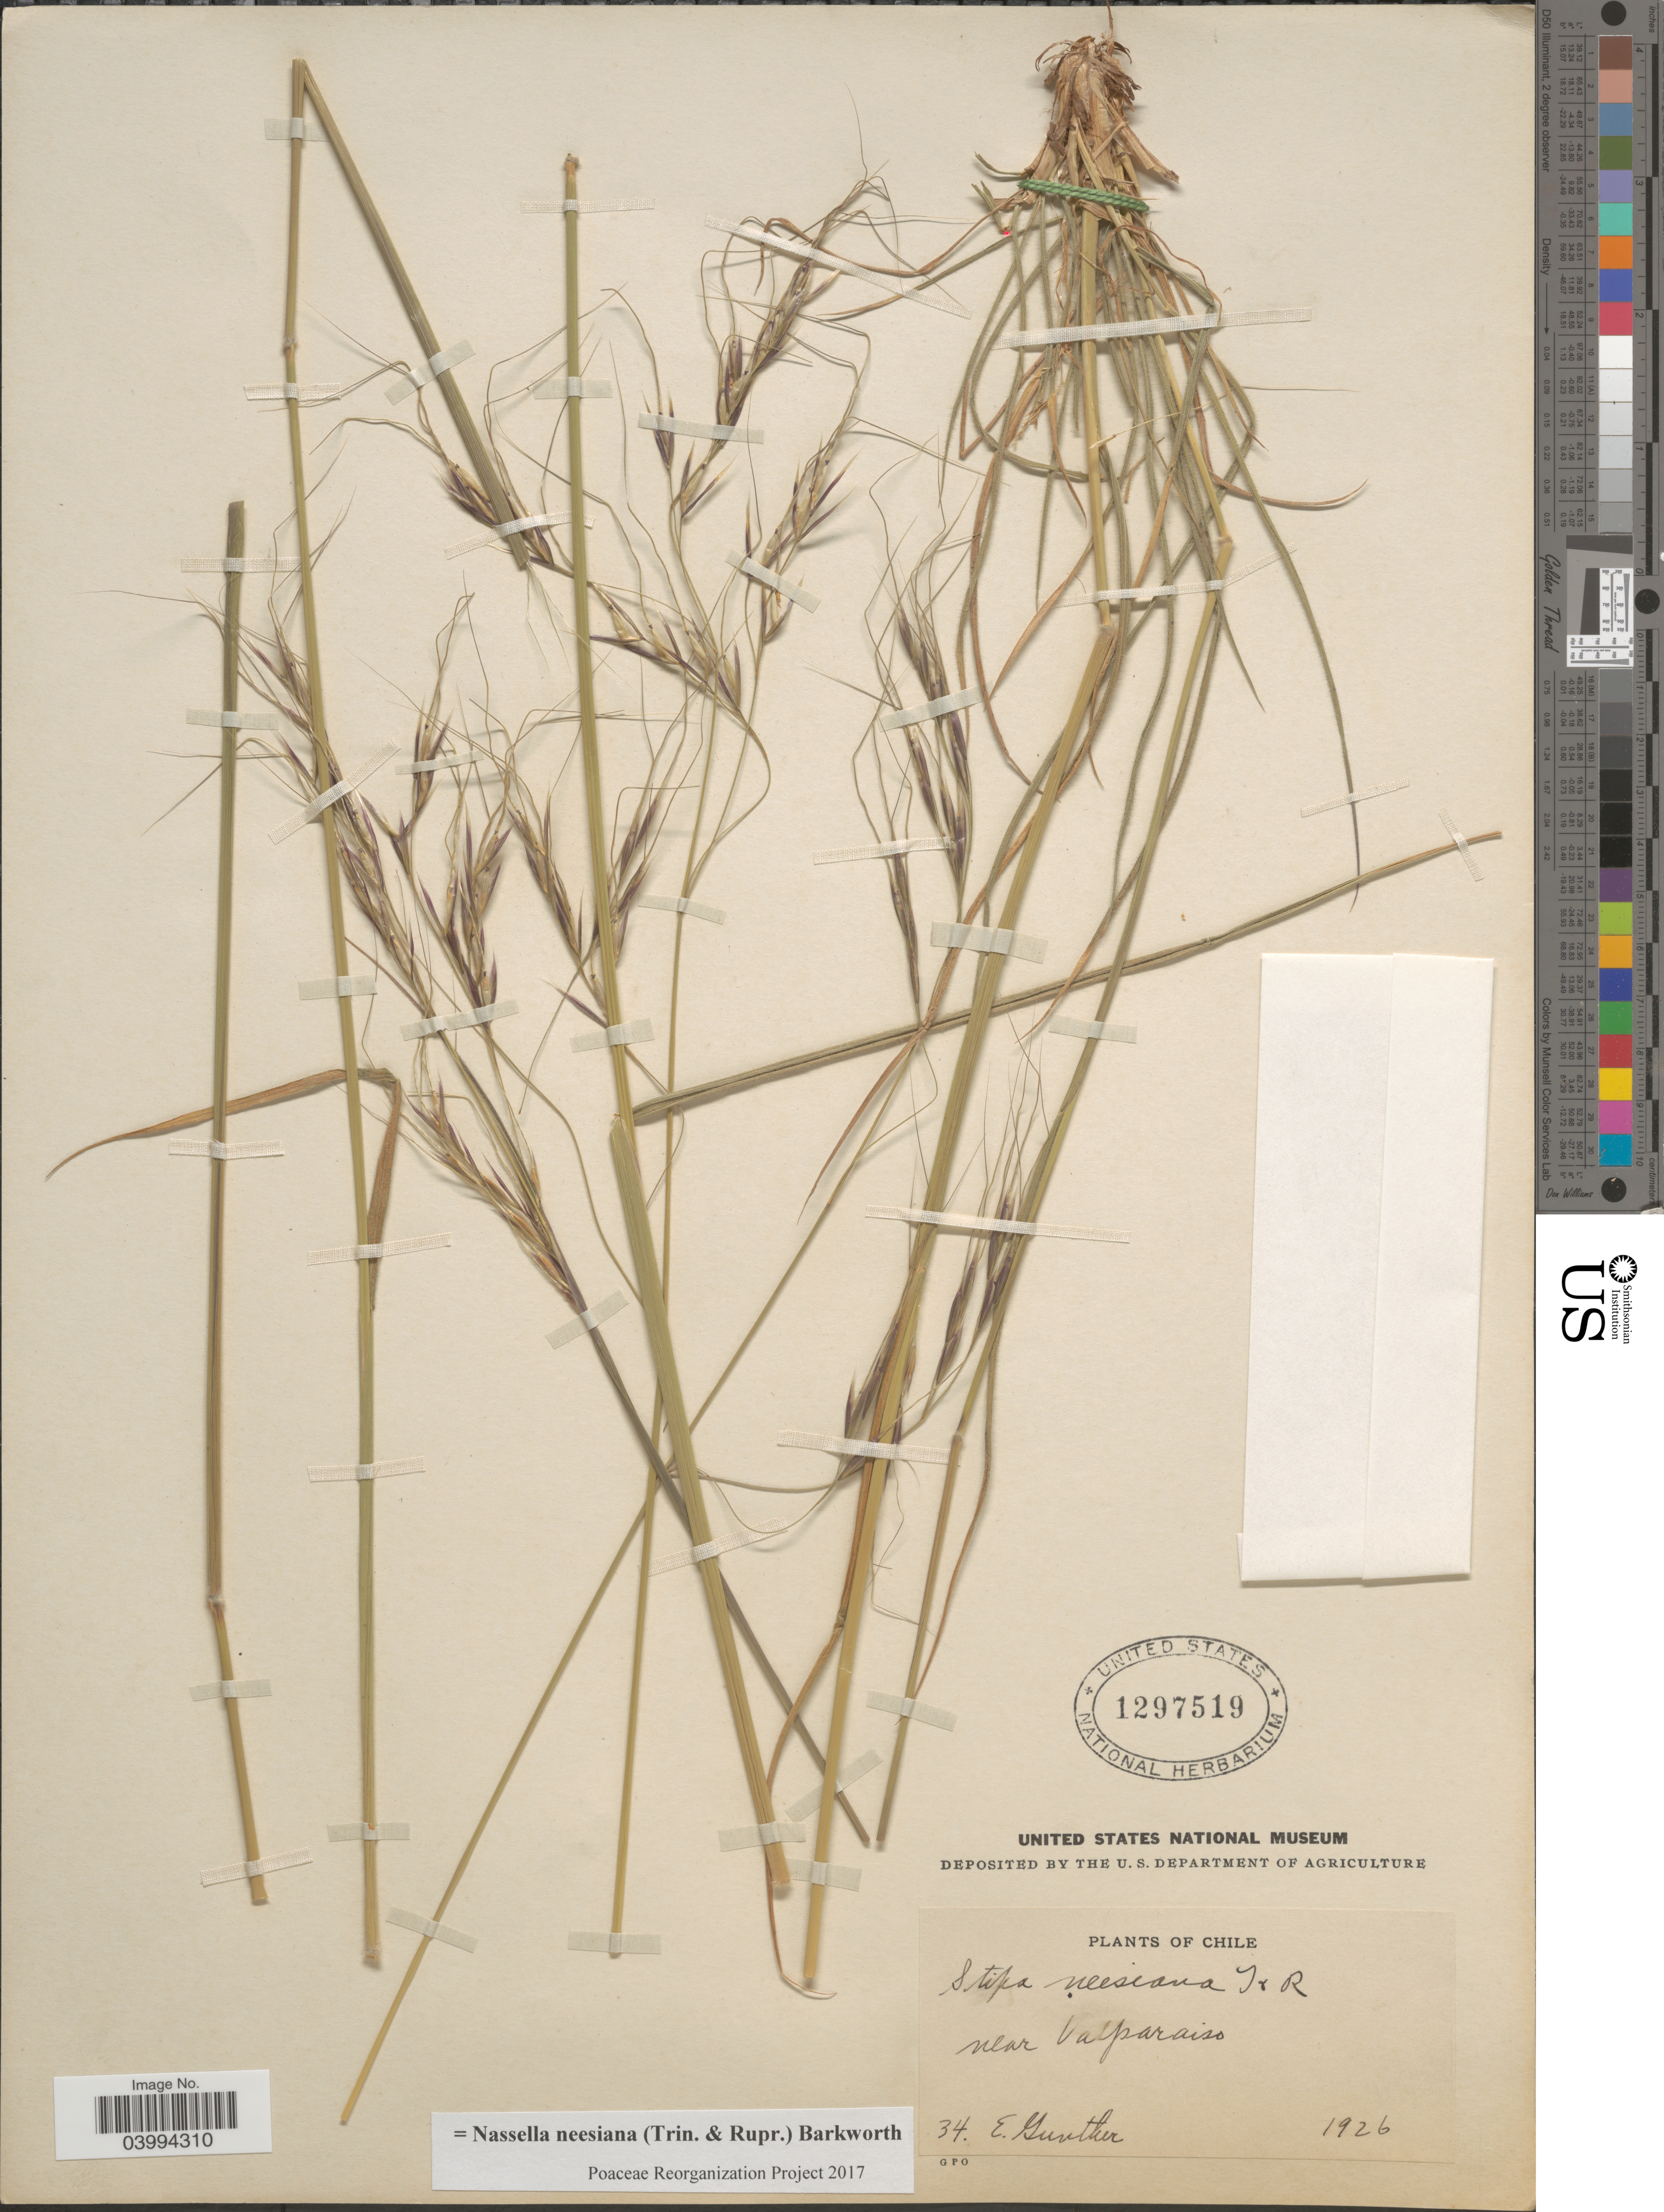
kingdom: Plantae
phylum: Tracheophyta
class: Liliopsida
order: Poales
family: Poaceae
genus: Nassella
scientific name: Nassella neesiana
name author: (Trin. & Rupr.) Barkworth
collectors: E. Gunther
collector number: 34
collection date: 1926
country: Chile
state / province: Valparaíso (V)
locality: Near Valparaiso.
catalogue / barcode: US 1297519